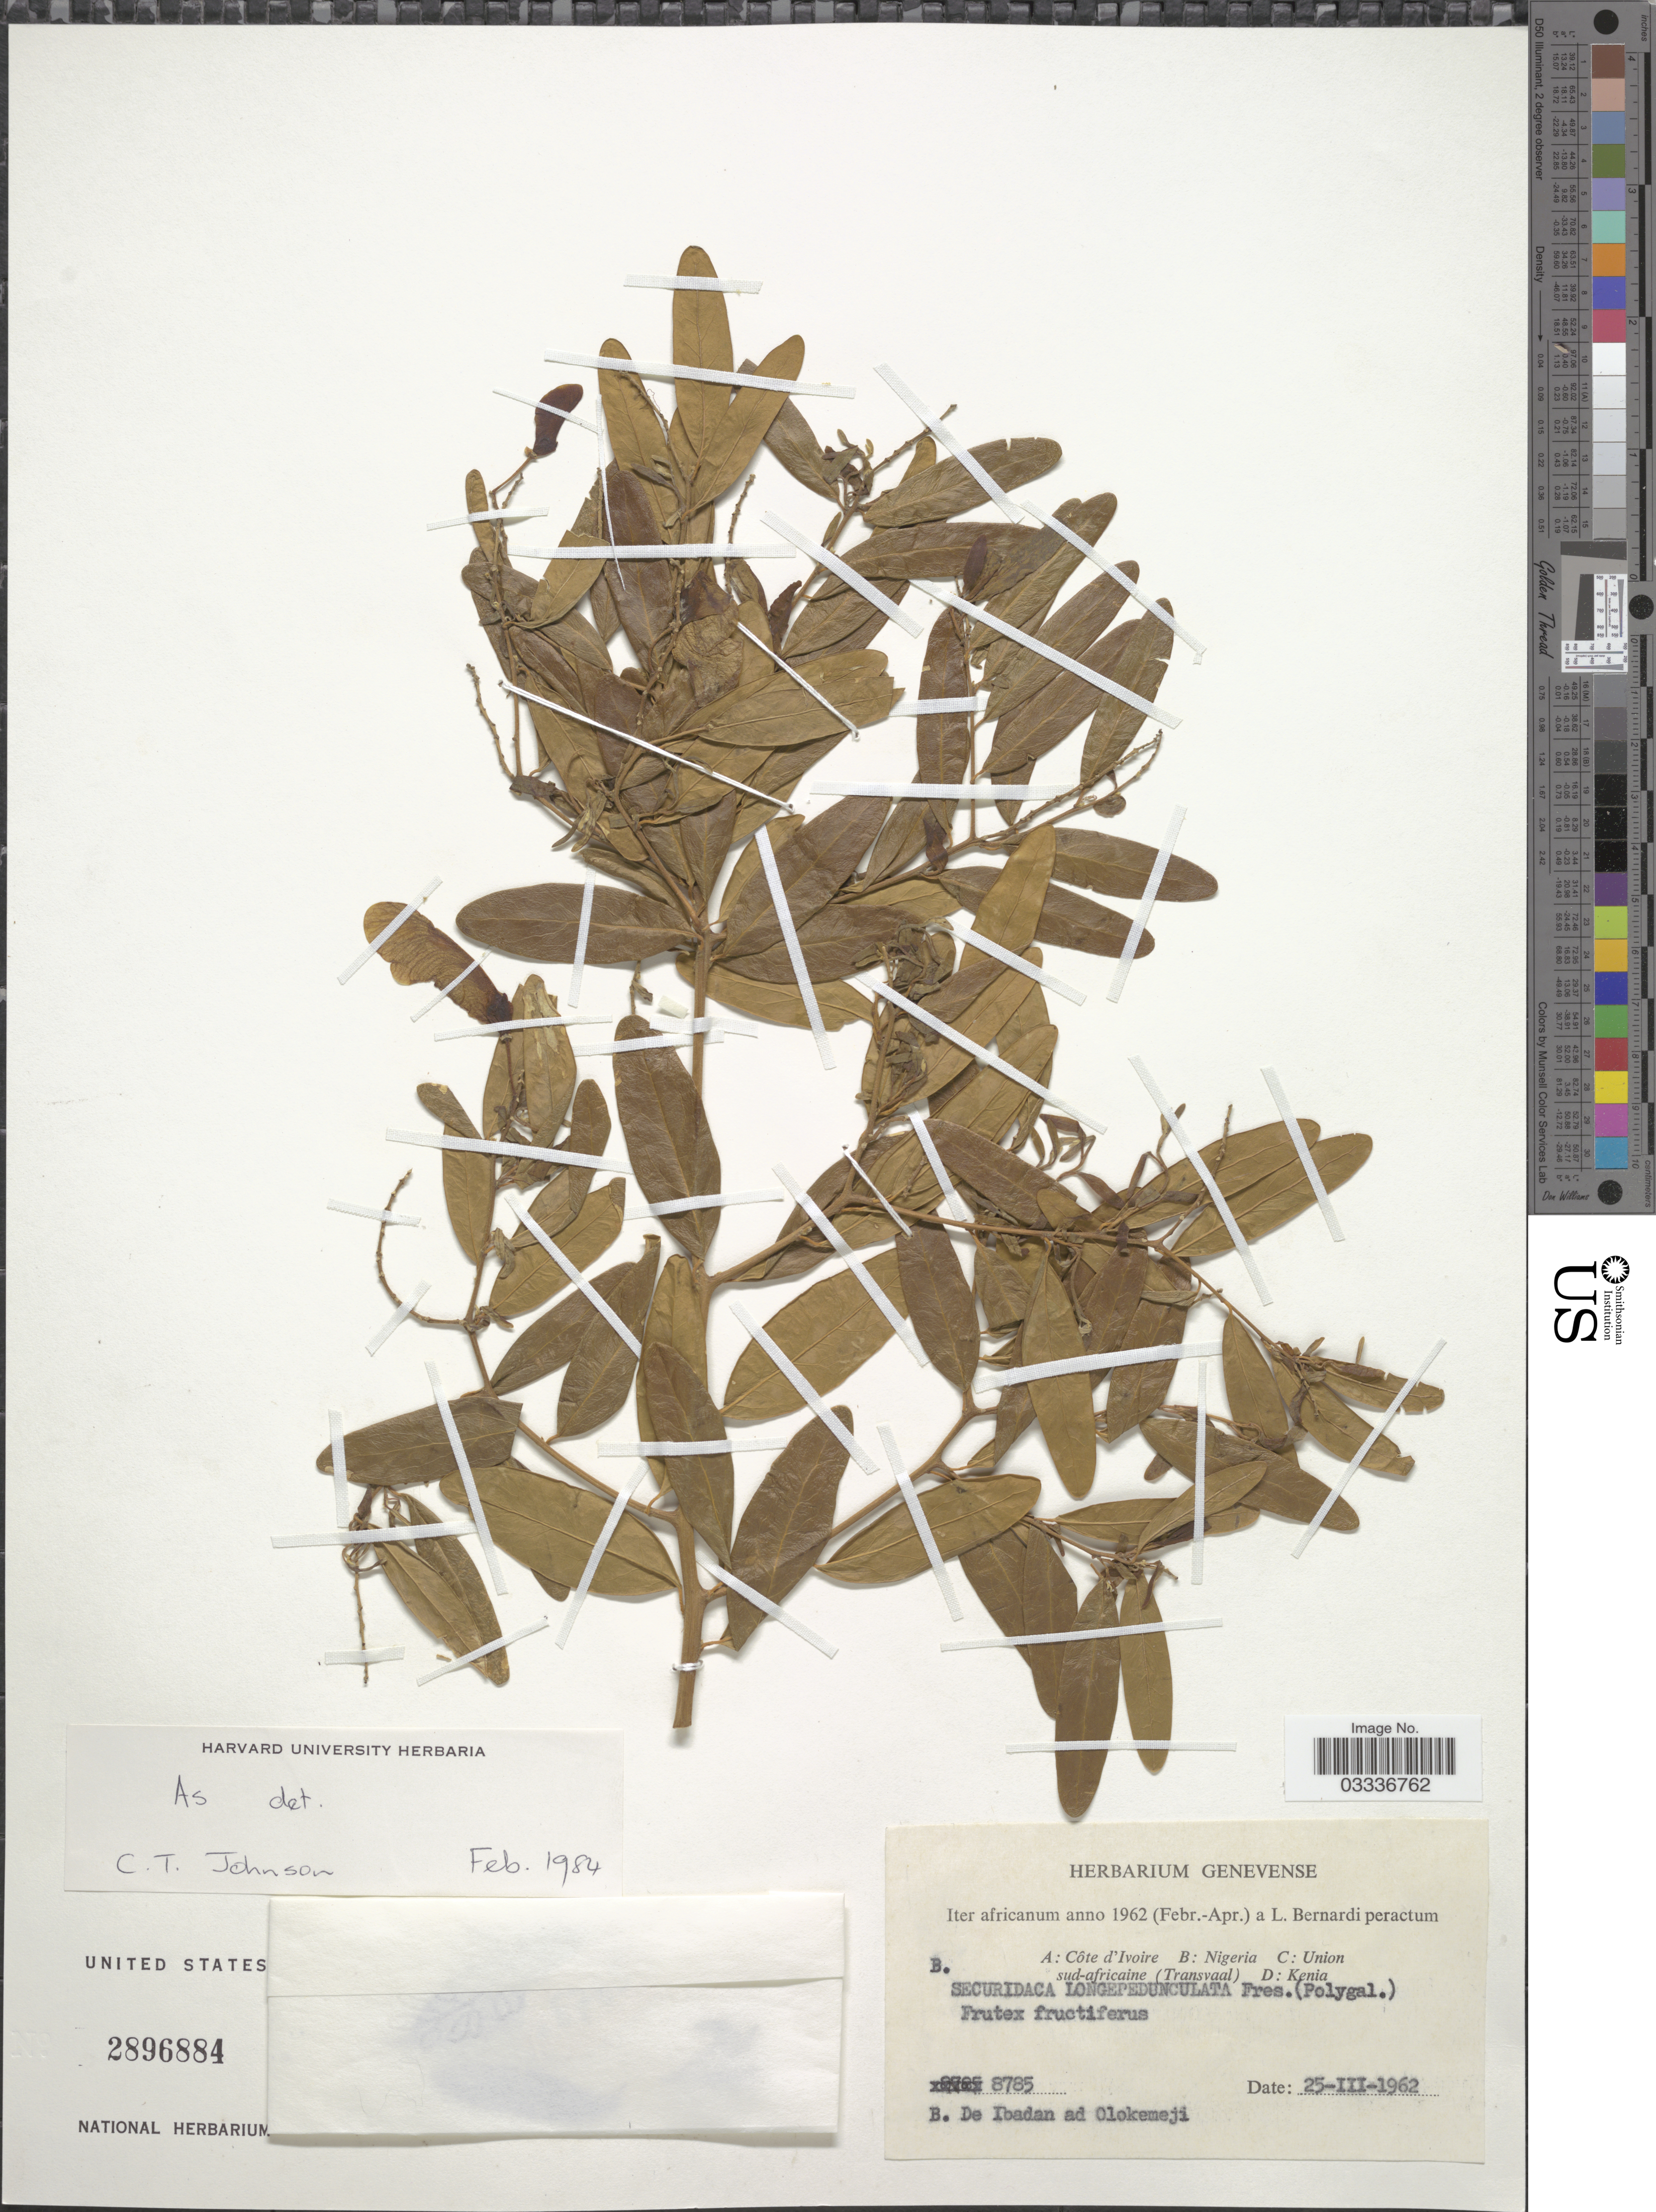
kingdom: Plantae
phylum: Tracheophyta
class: Magnoliopsida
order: Fabales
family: Polygalaceae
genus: Securidaca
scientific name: Securidaca longepedunculata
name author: Fresen.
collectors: L. Bernardi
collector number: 8785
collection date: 1962-03-25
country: Nigeria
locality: De Ibadan ad Olokemeji.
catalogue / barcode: US 2896884